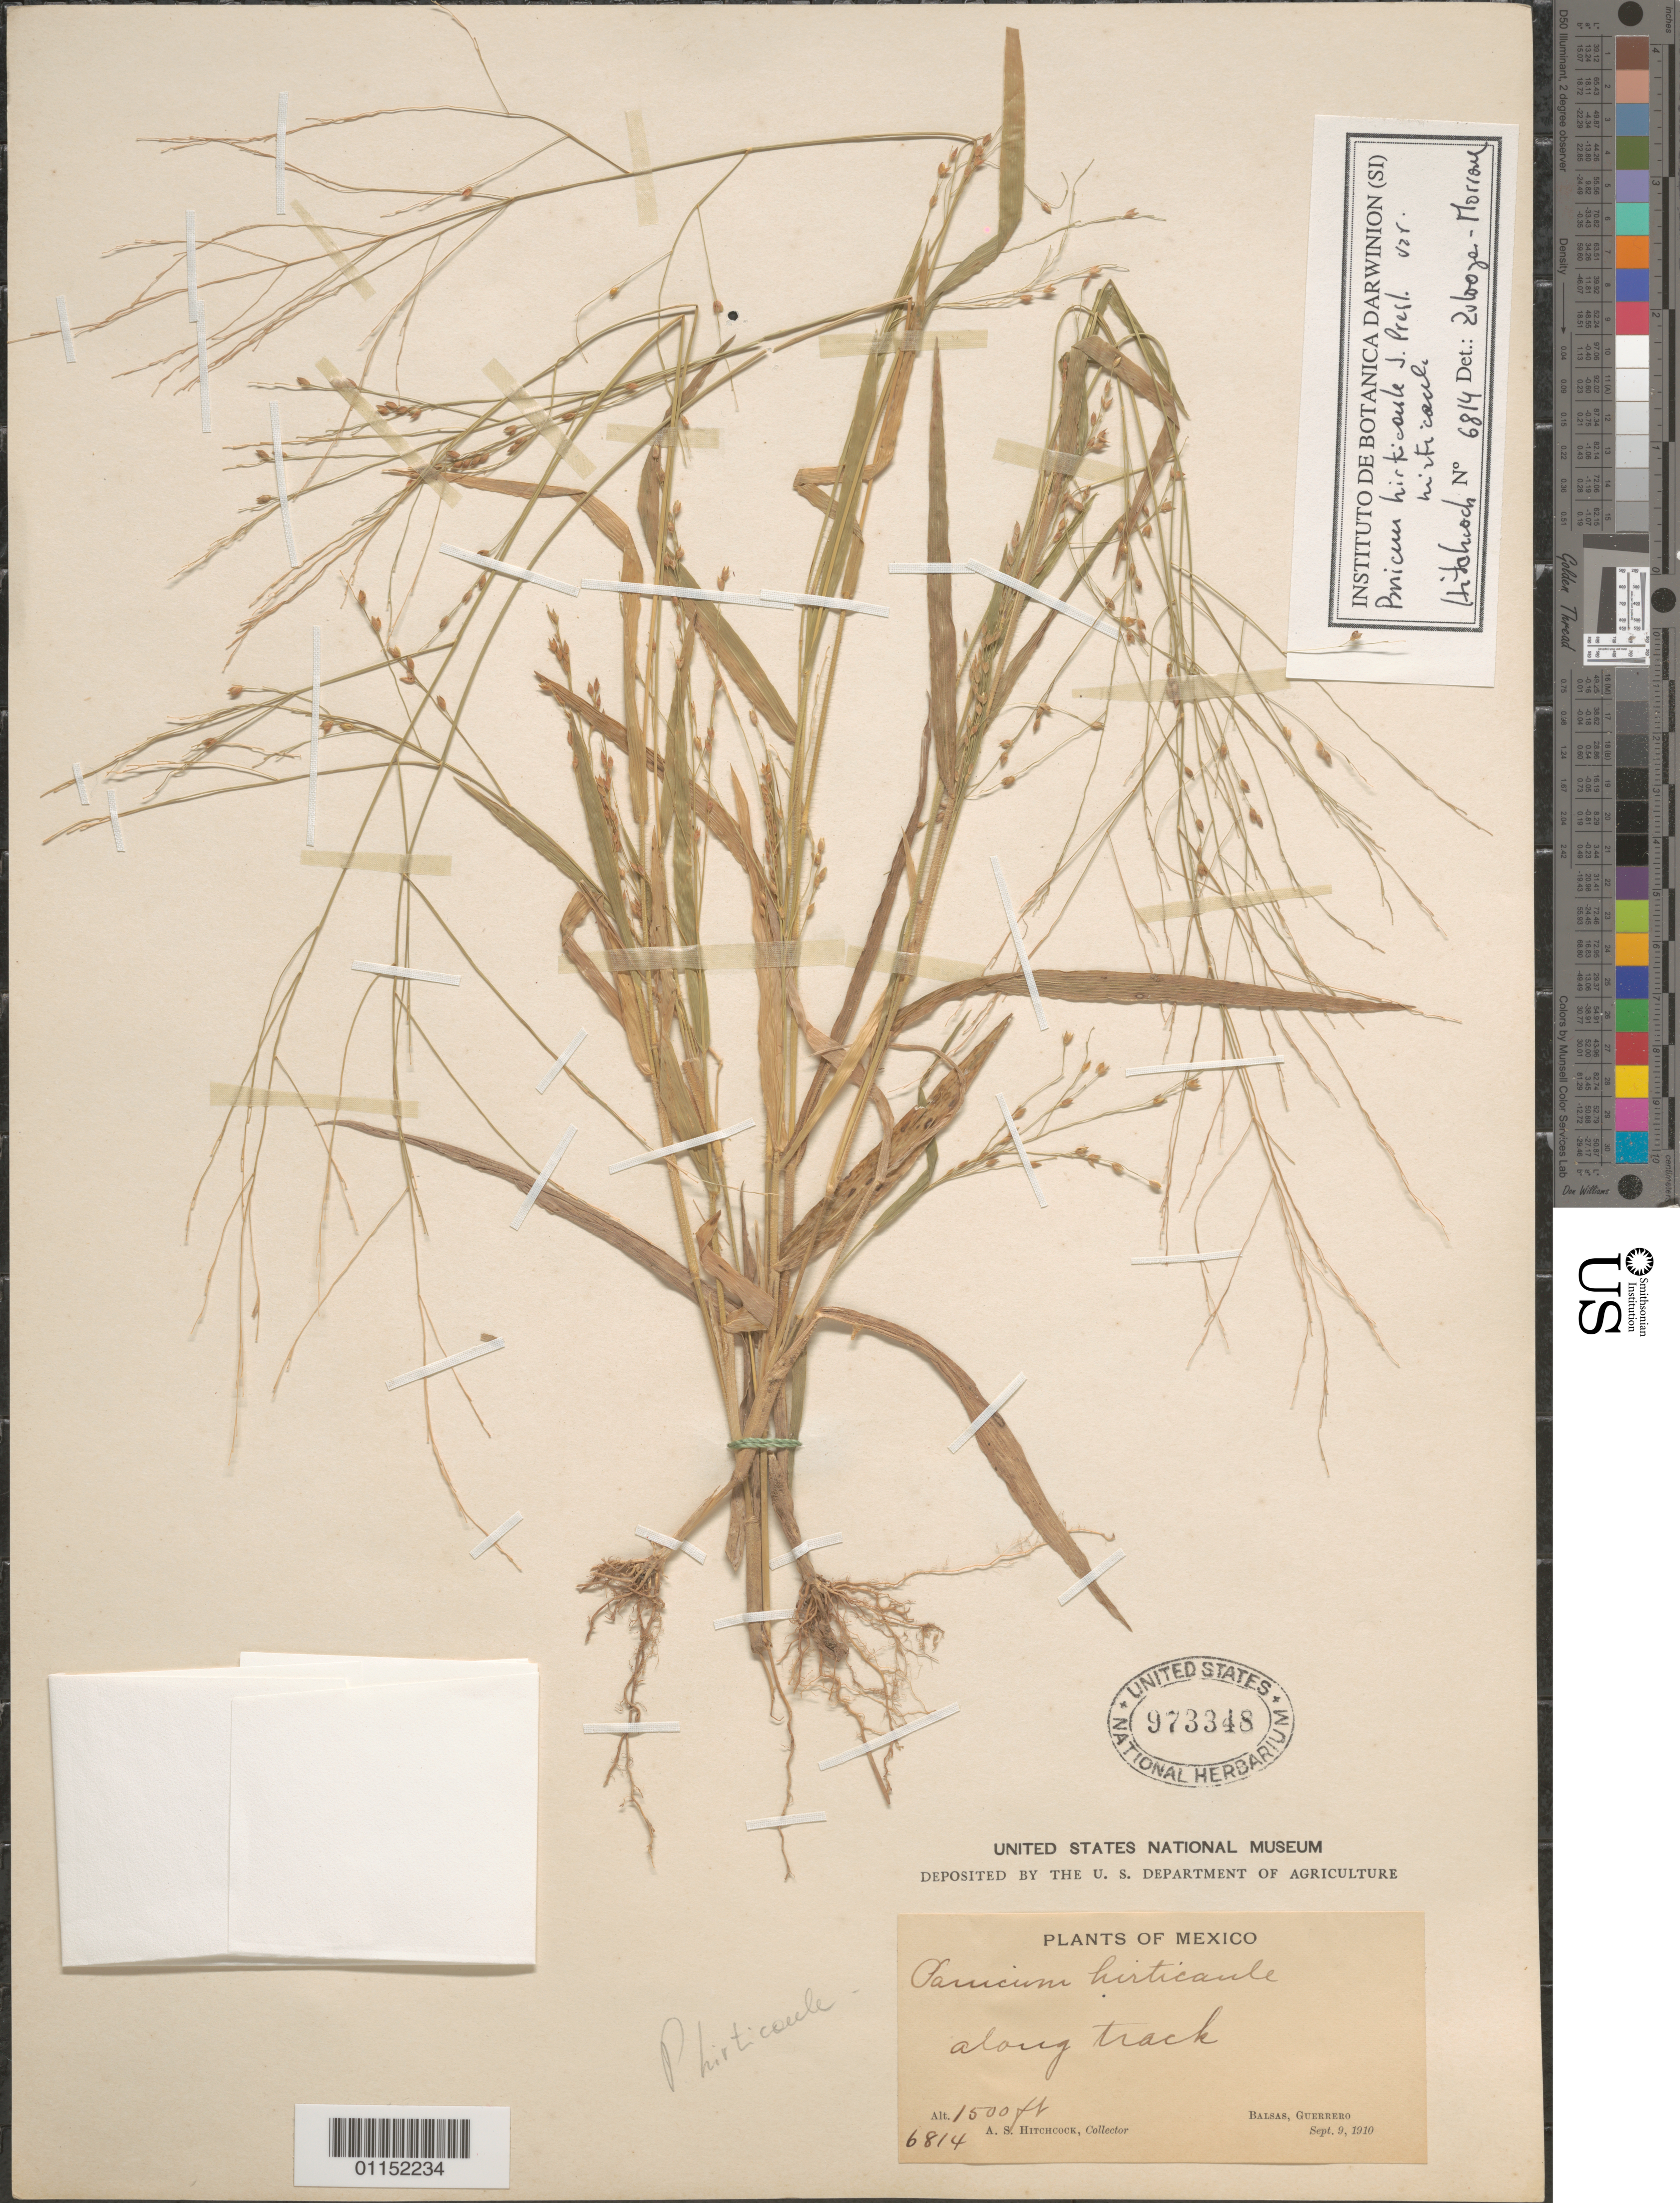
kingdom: Plantae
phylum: Tracheophyta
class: Liliopsida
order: Poales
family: Poaceae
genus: Panicum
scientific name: Panicum hirticaule var. hirticaule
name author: J. Presl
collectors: A. S. Hitchcock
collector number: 6814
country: Mexico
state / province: Guerrero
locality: Balsas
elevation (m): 457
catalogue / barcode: US 973348